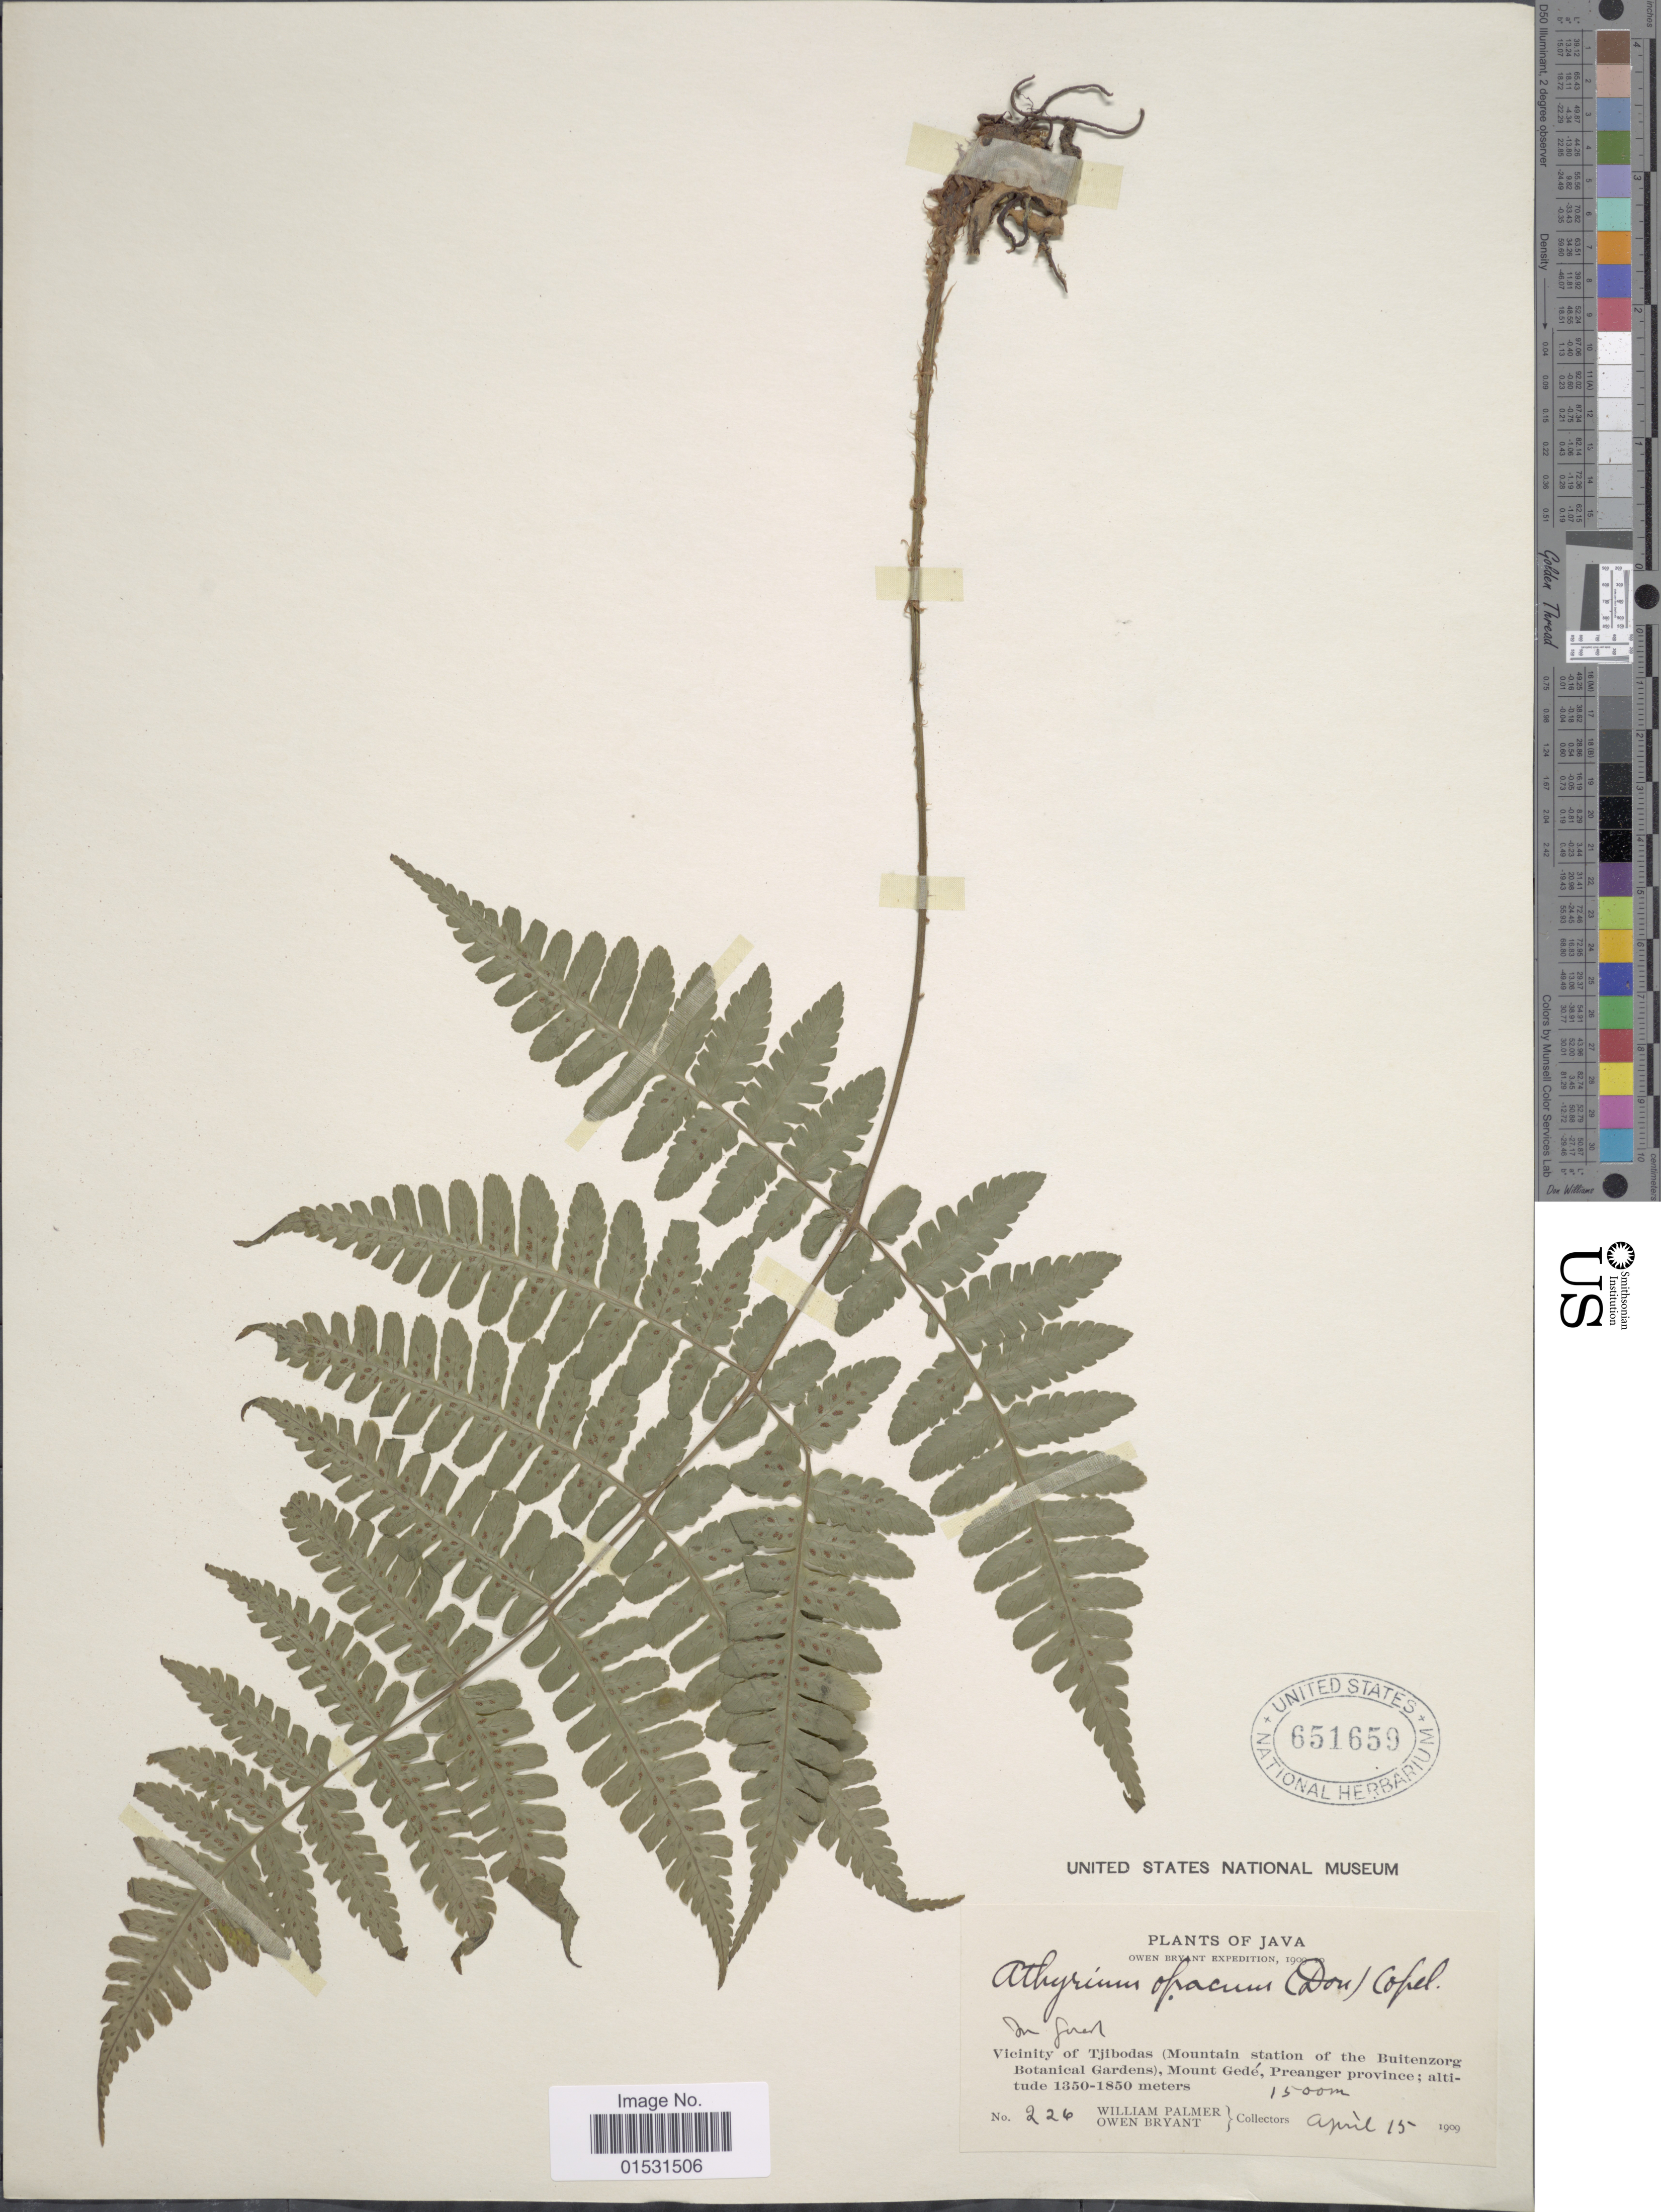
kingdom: Plantae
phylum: Tracheophyta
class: Polypodiopsida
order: Polypodiales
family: Athyriaceae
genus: Athyrium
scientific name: Athyrium opacum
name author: (D. Don) Tagawa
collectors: W. Palmer & O. Bryant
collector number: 226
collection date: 1909-04-15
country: Indonesia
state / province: Java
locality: Vicinity of Tjibodas (Mountain station of the Buitenzorg Botanical Gardens), Mount Gede, Preanger province.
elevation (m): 1500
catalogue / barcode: US 651659